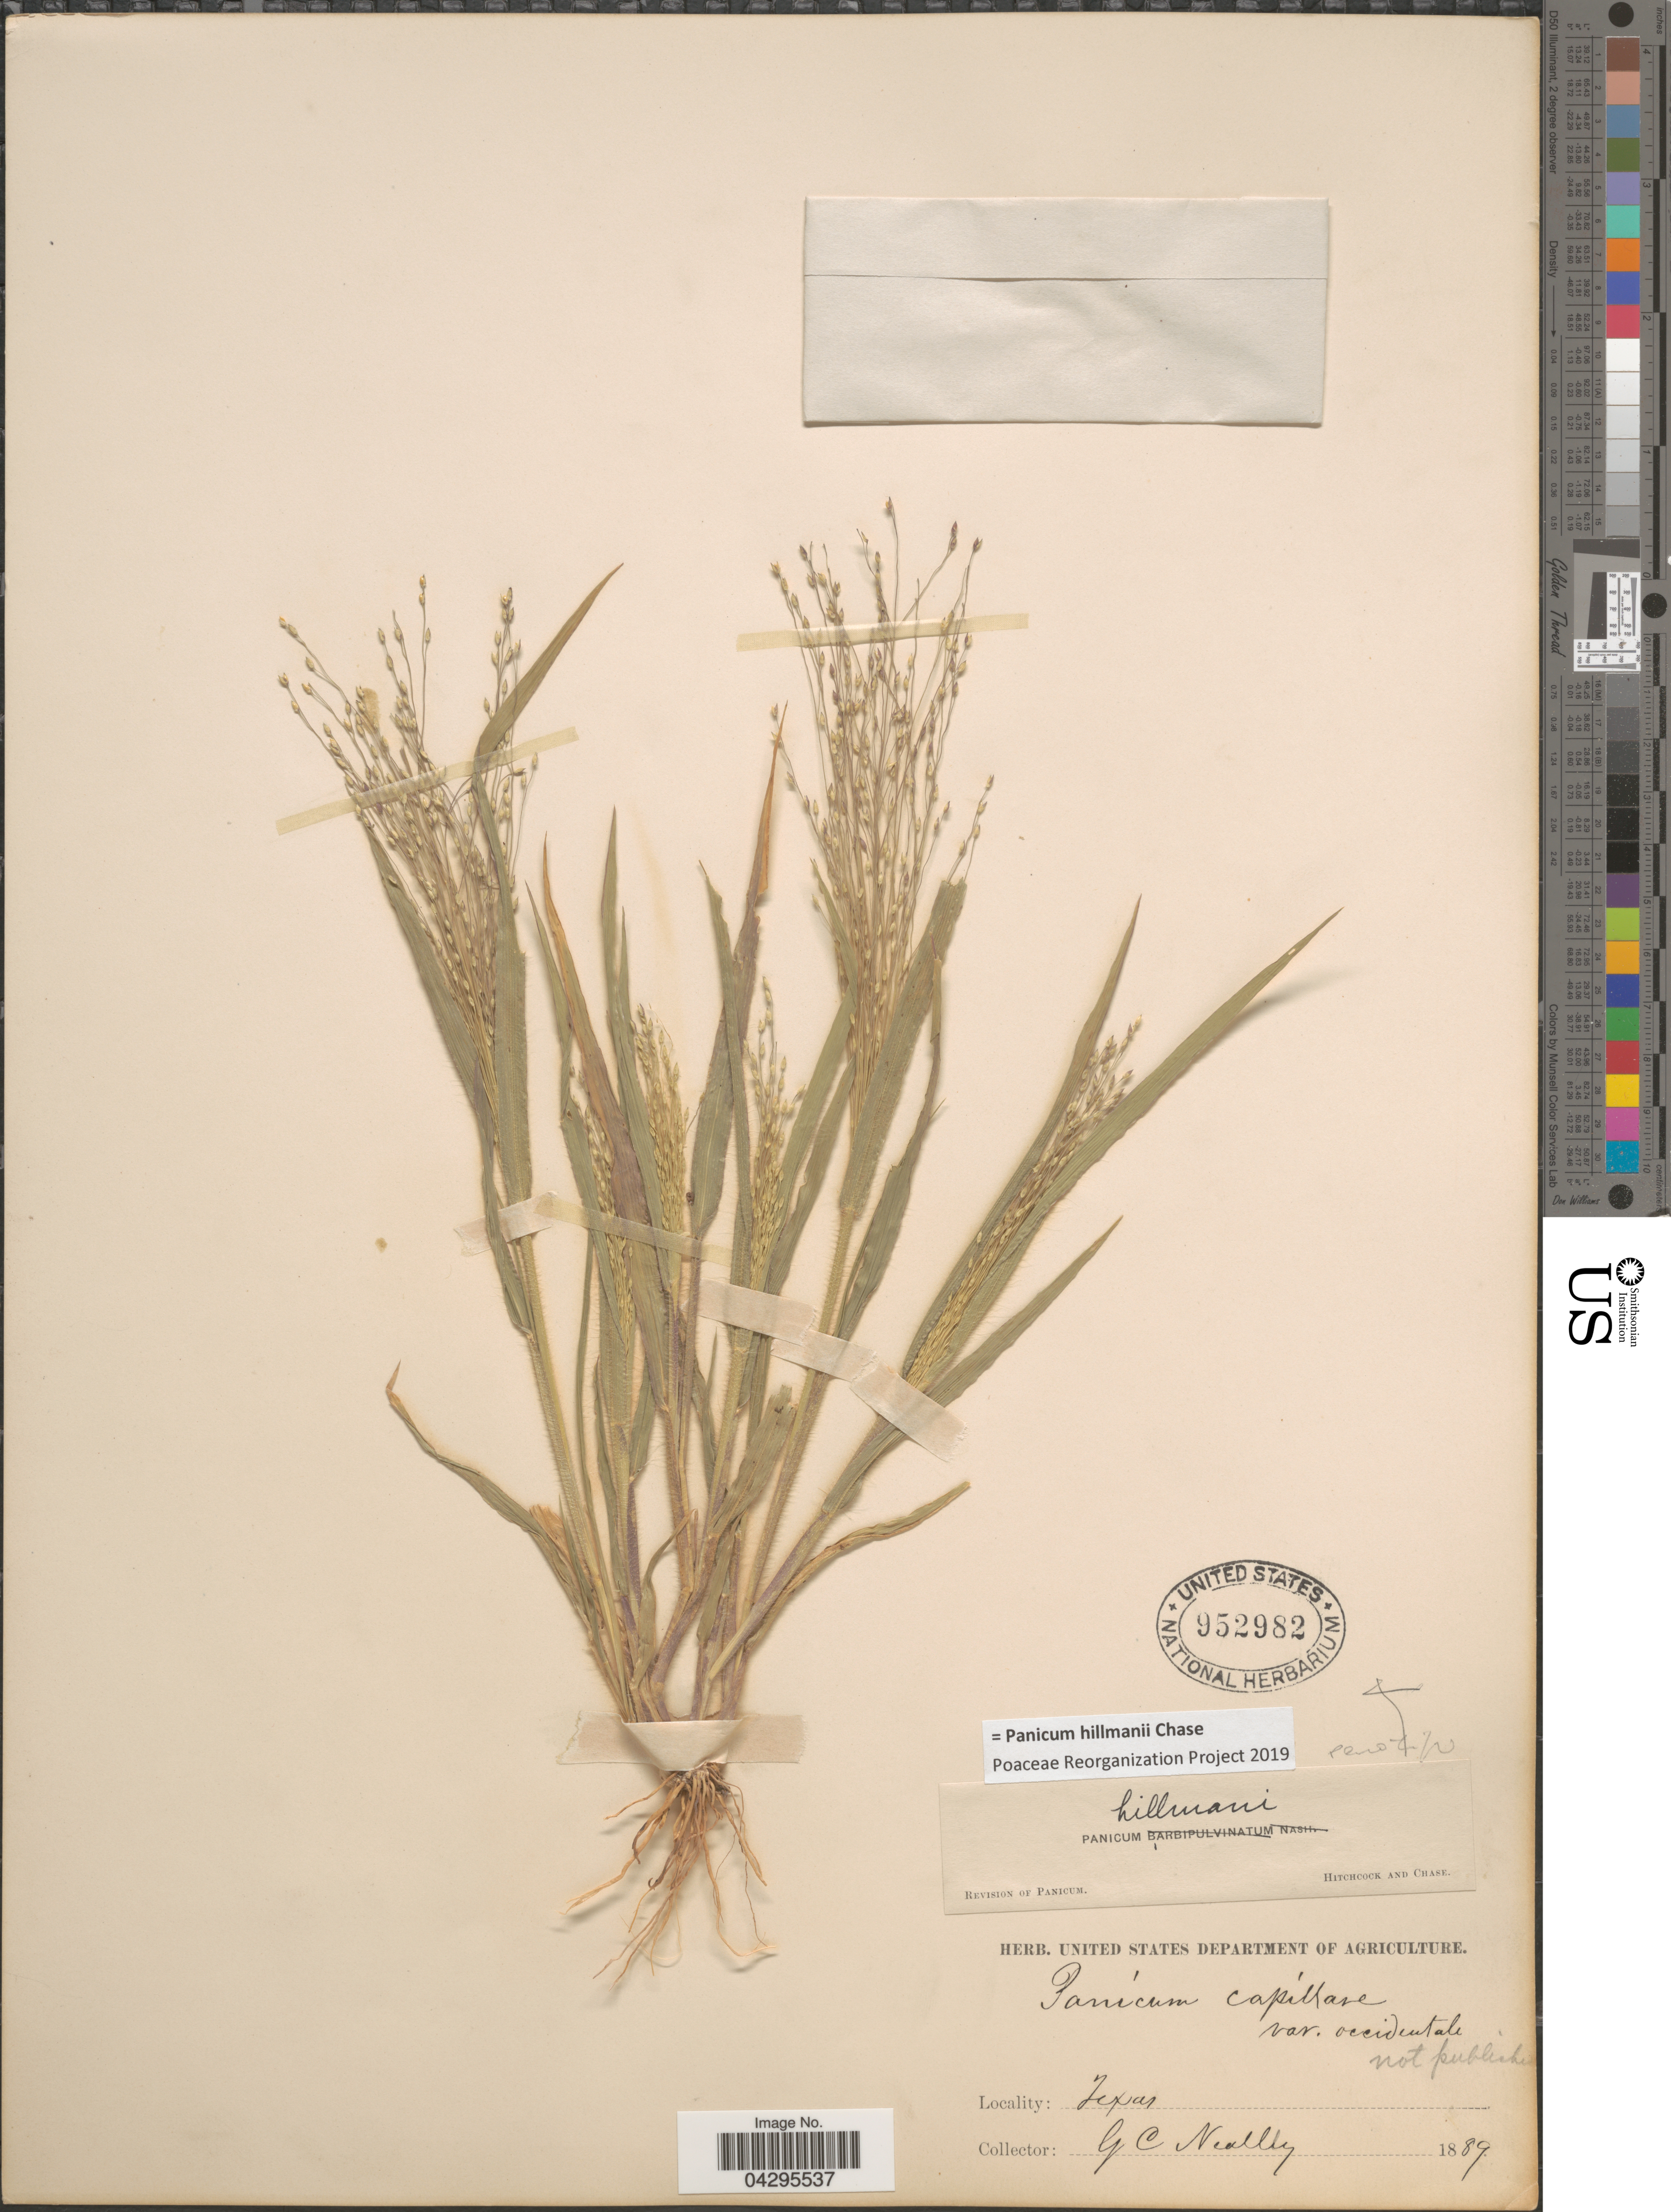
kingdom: Plantae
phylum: Tracheophyta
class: Liliopsida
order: Poales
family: Poaceae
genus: Panicum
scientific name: Panicum hillmanii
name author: Chase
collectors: G. C. Nealley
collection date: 1889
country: United States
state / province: Texas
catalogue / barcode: US 952982